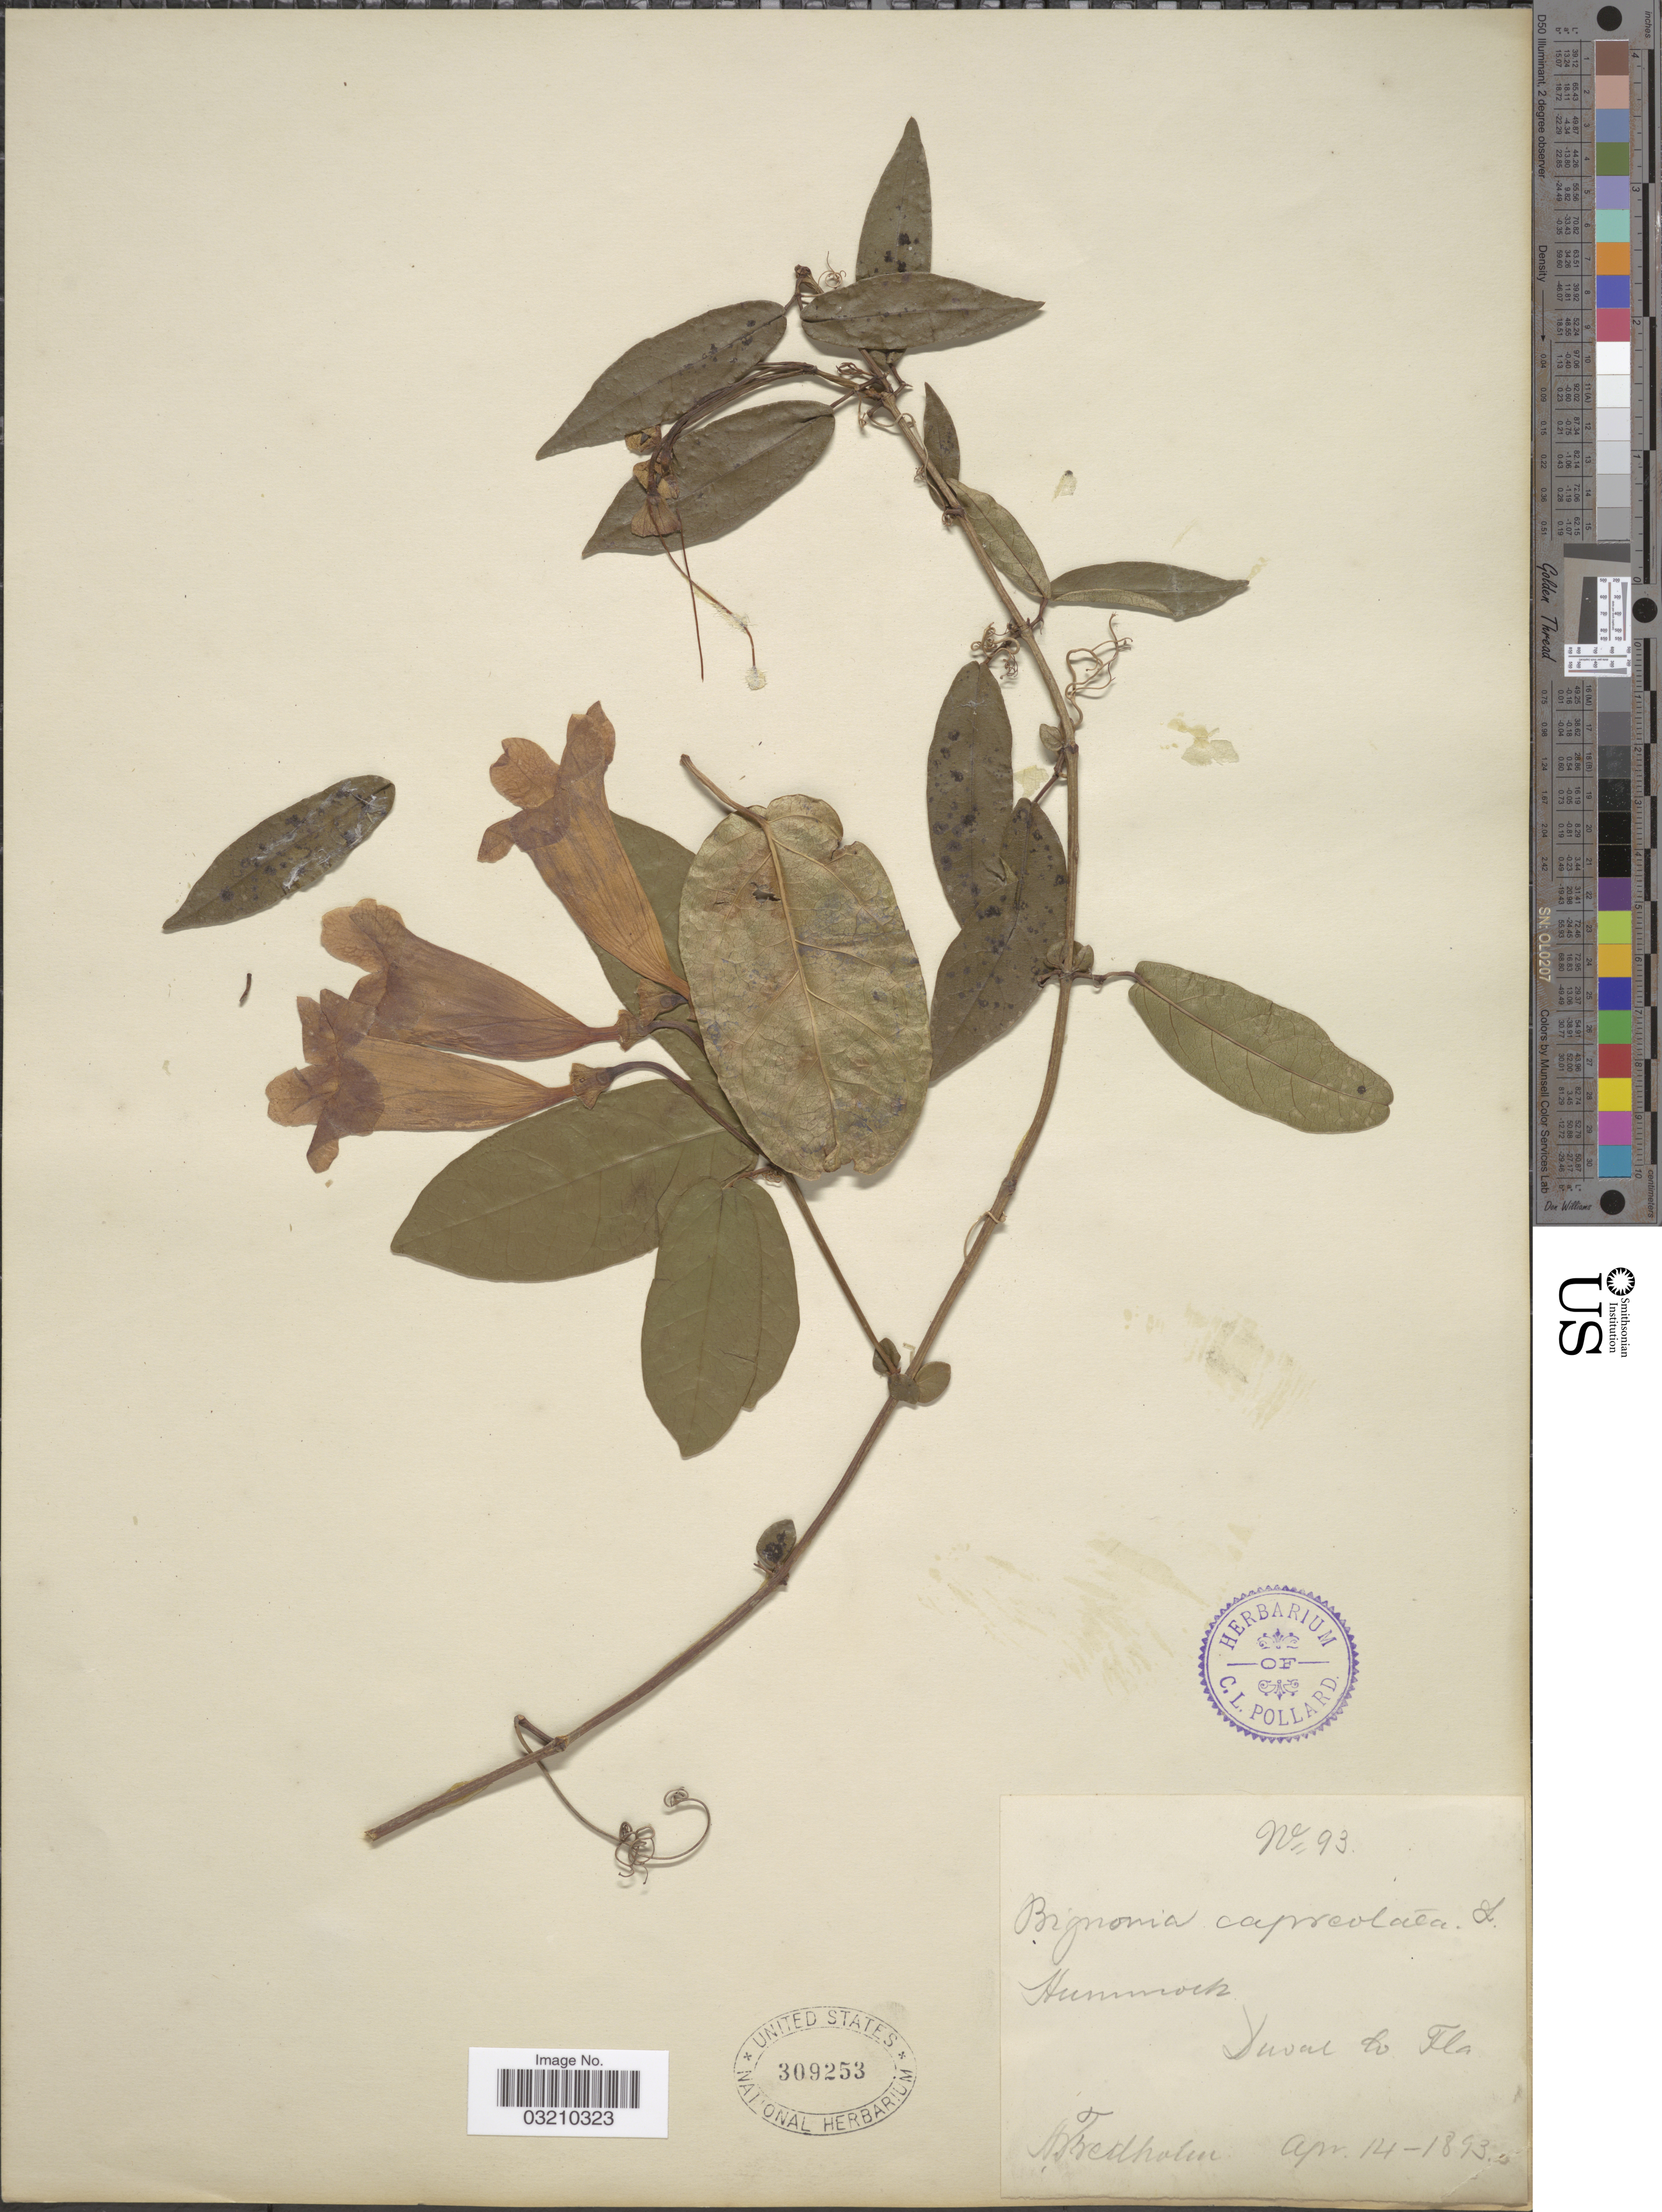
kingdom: Plantae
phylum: Tracheophyta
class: Magnoliopsida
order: Lamiales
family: Bignoniaceae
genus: Bignonia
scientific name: Bignonia capreolata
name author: L.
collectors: A. Fredholm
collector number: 93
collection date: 1893-04-14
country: United States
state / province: Florida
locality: Hammock. Duval Co.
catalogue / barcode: US 309253